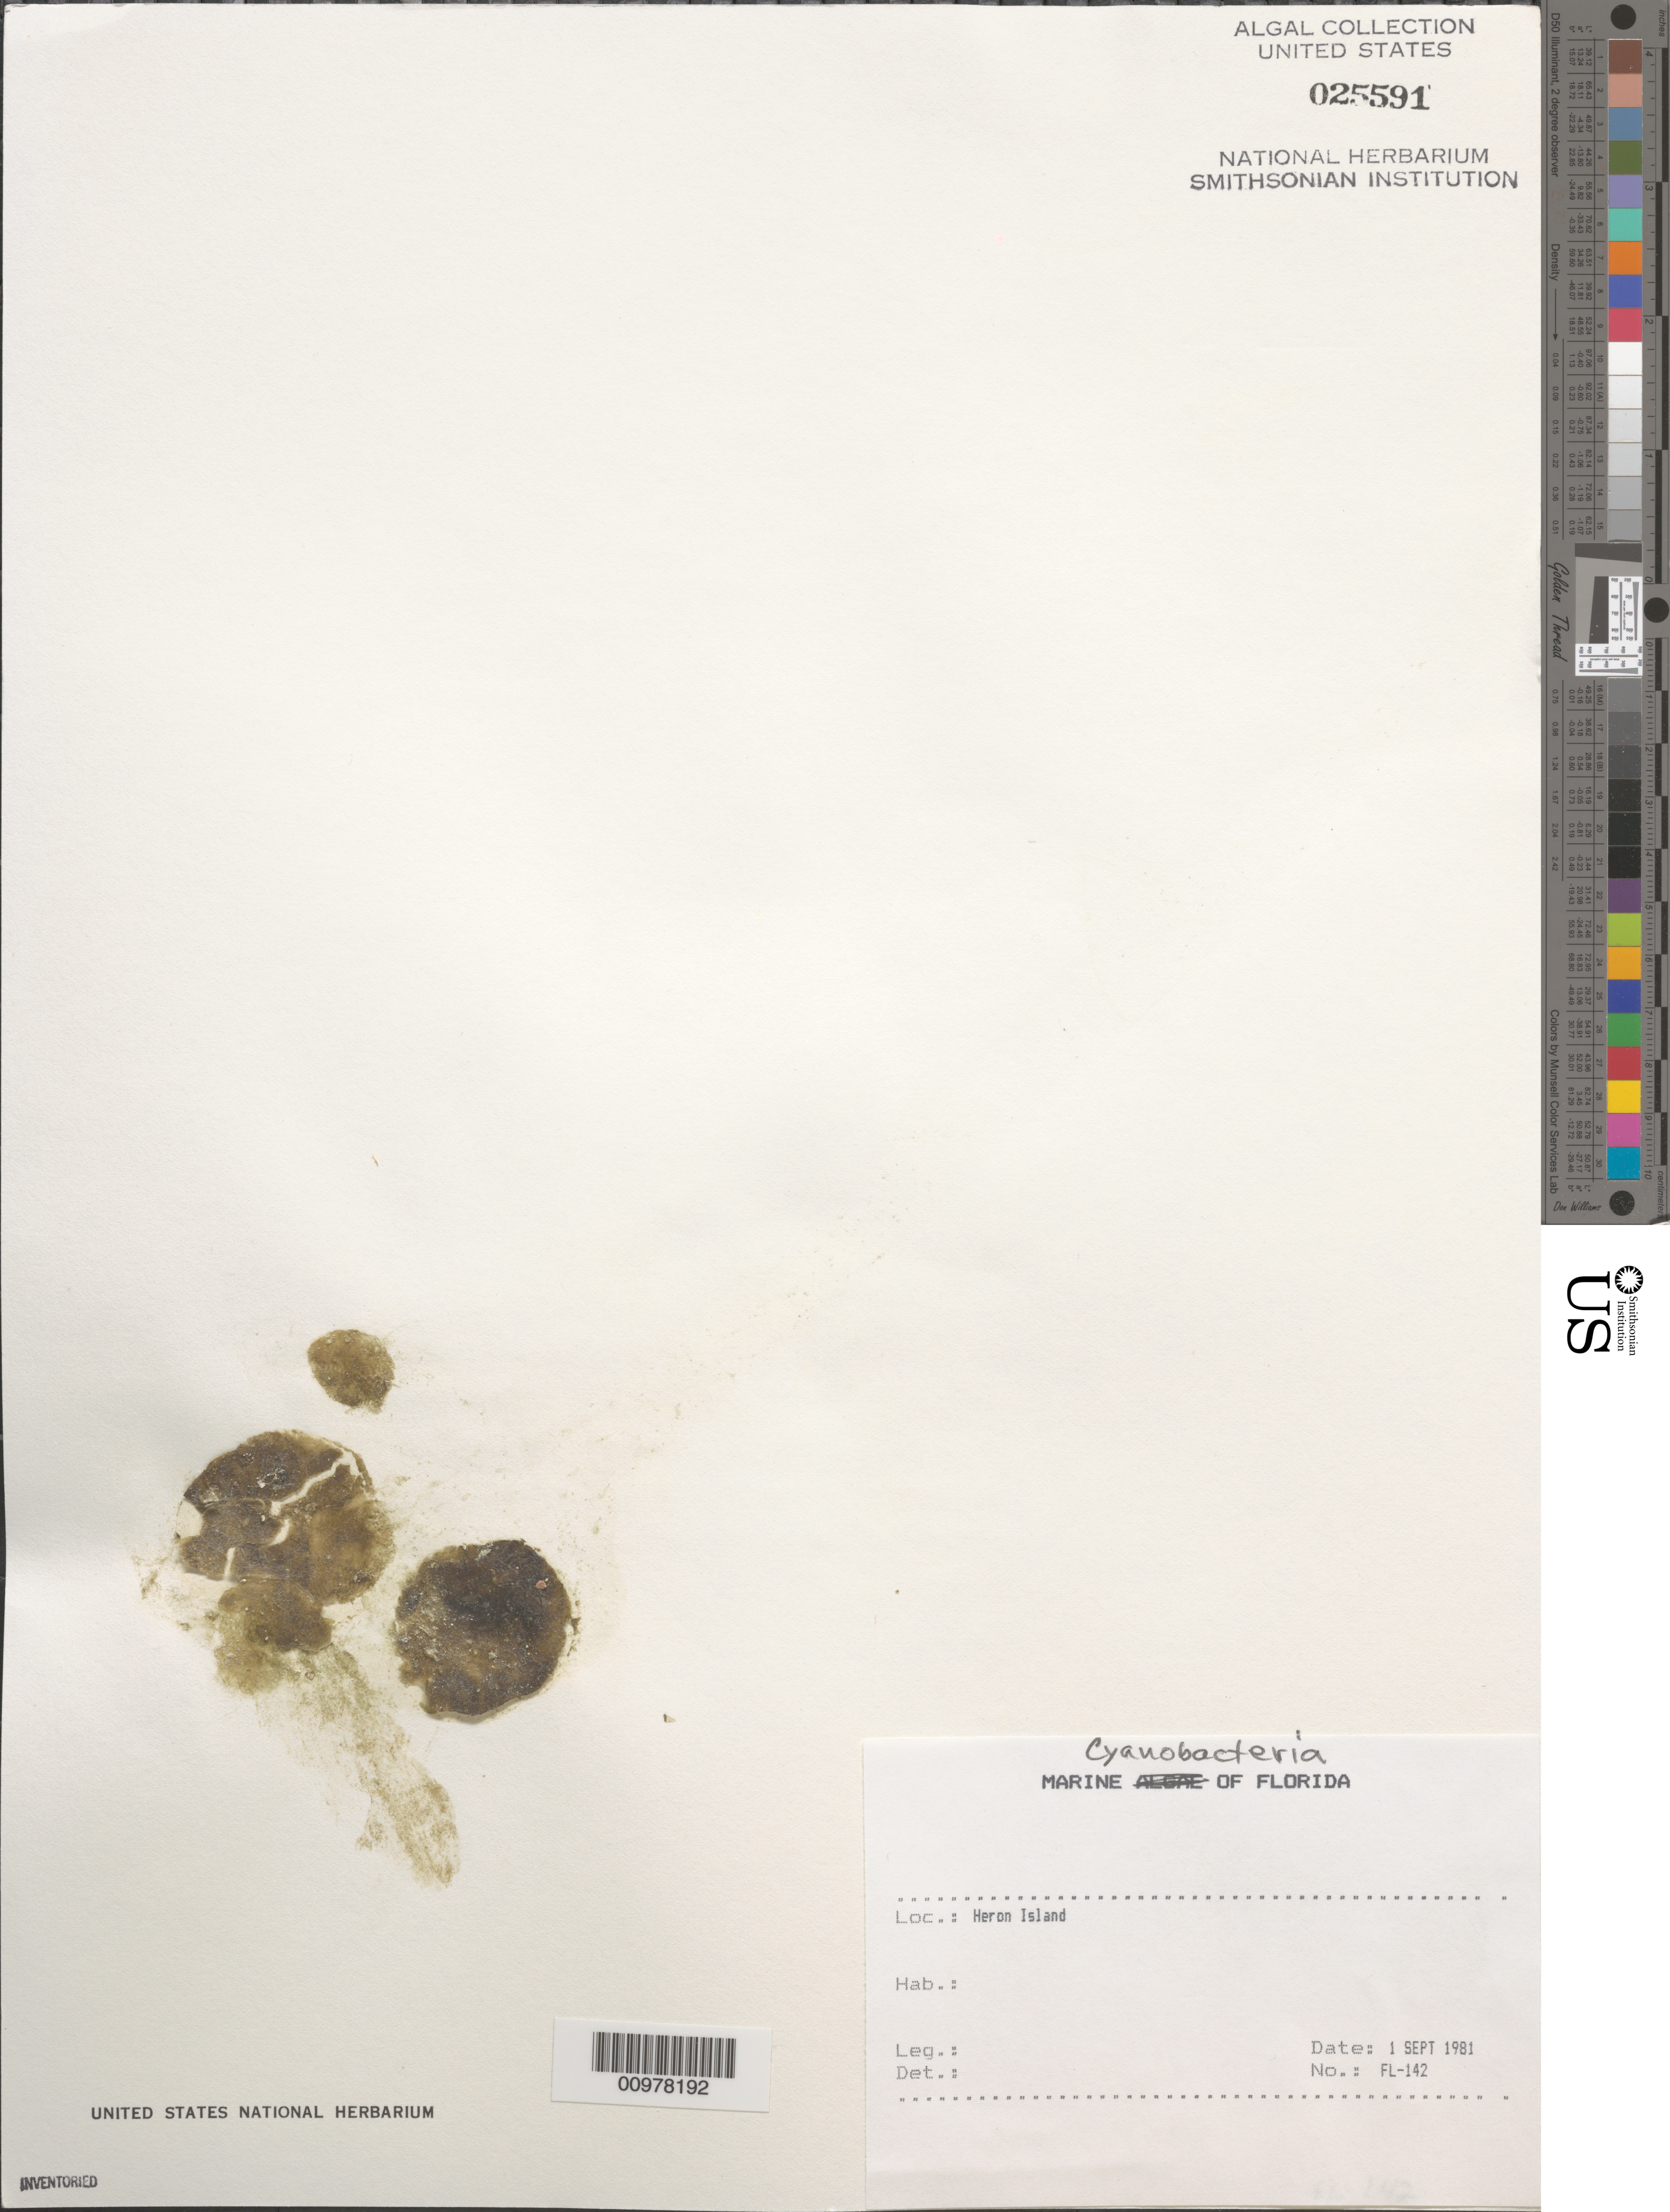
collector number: FL-142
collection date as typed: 01 Sep 1981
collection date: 1981-09-01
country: United States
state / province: Florida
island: Heron Island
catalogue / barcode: US 25591